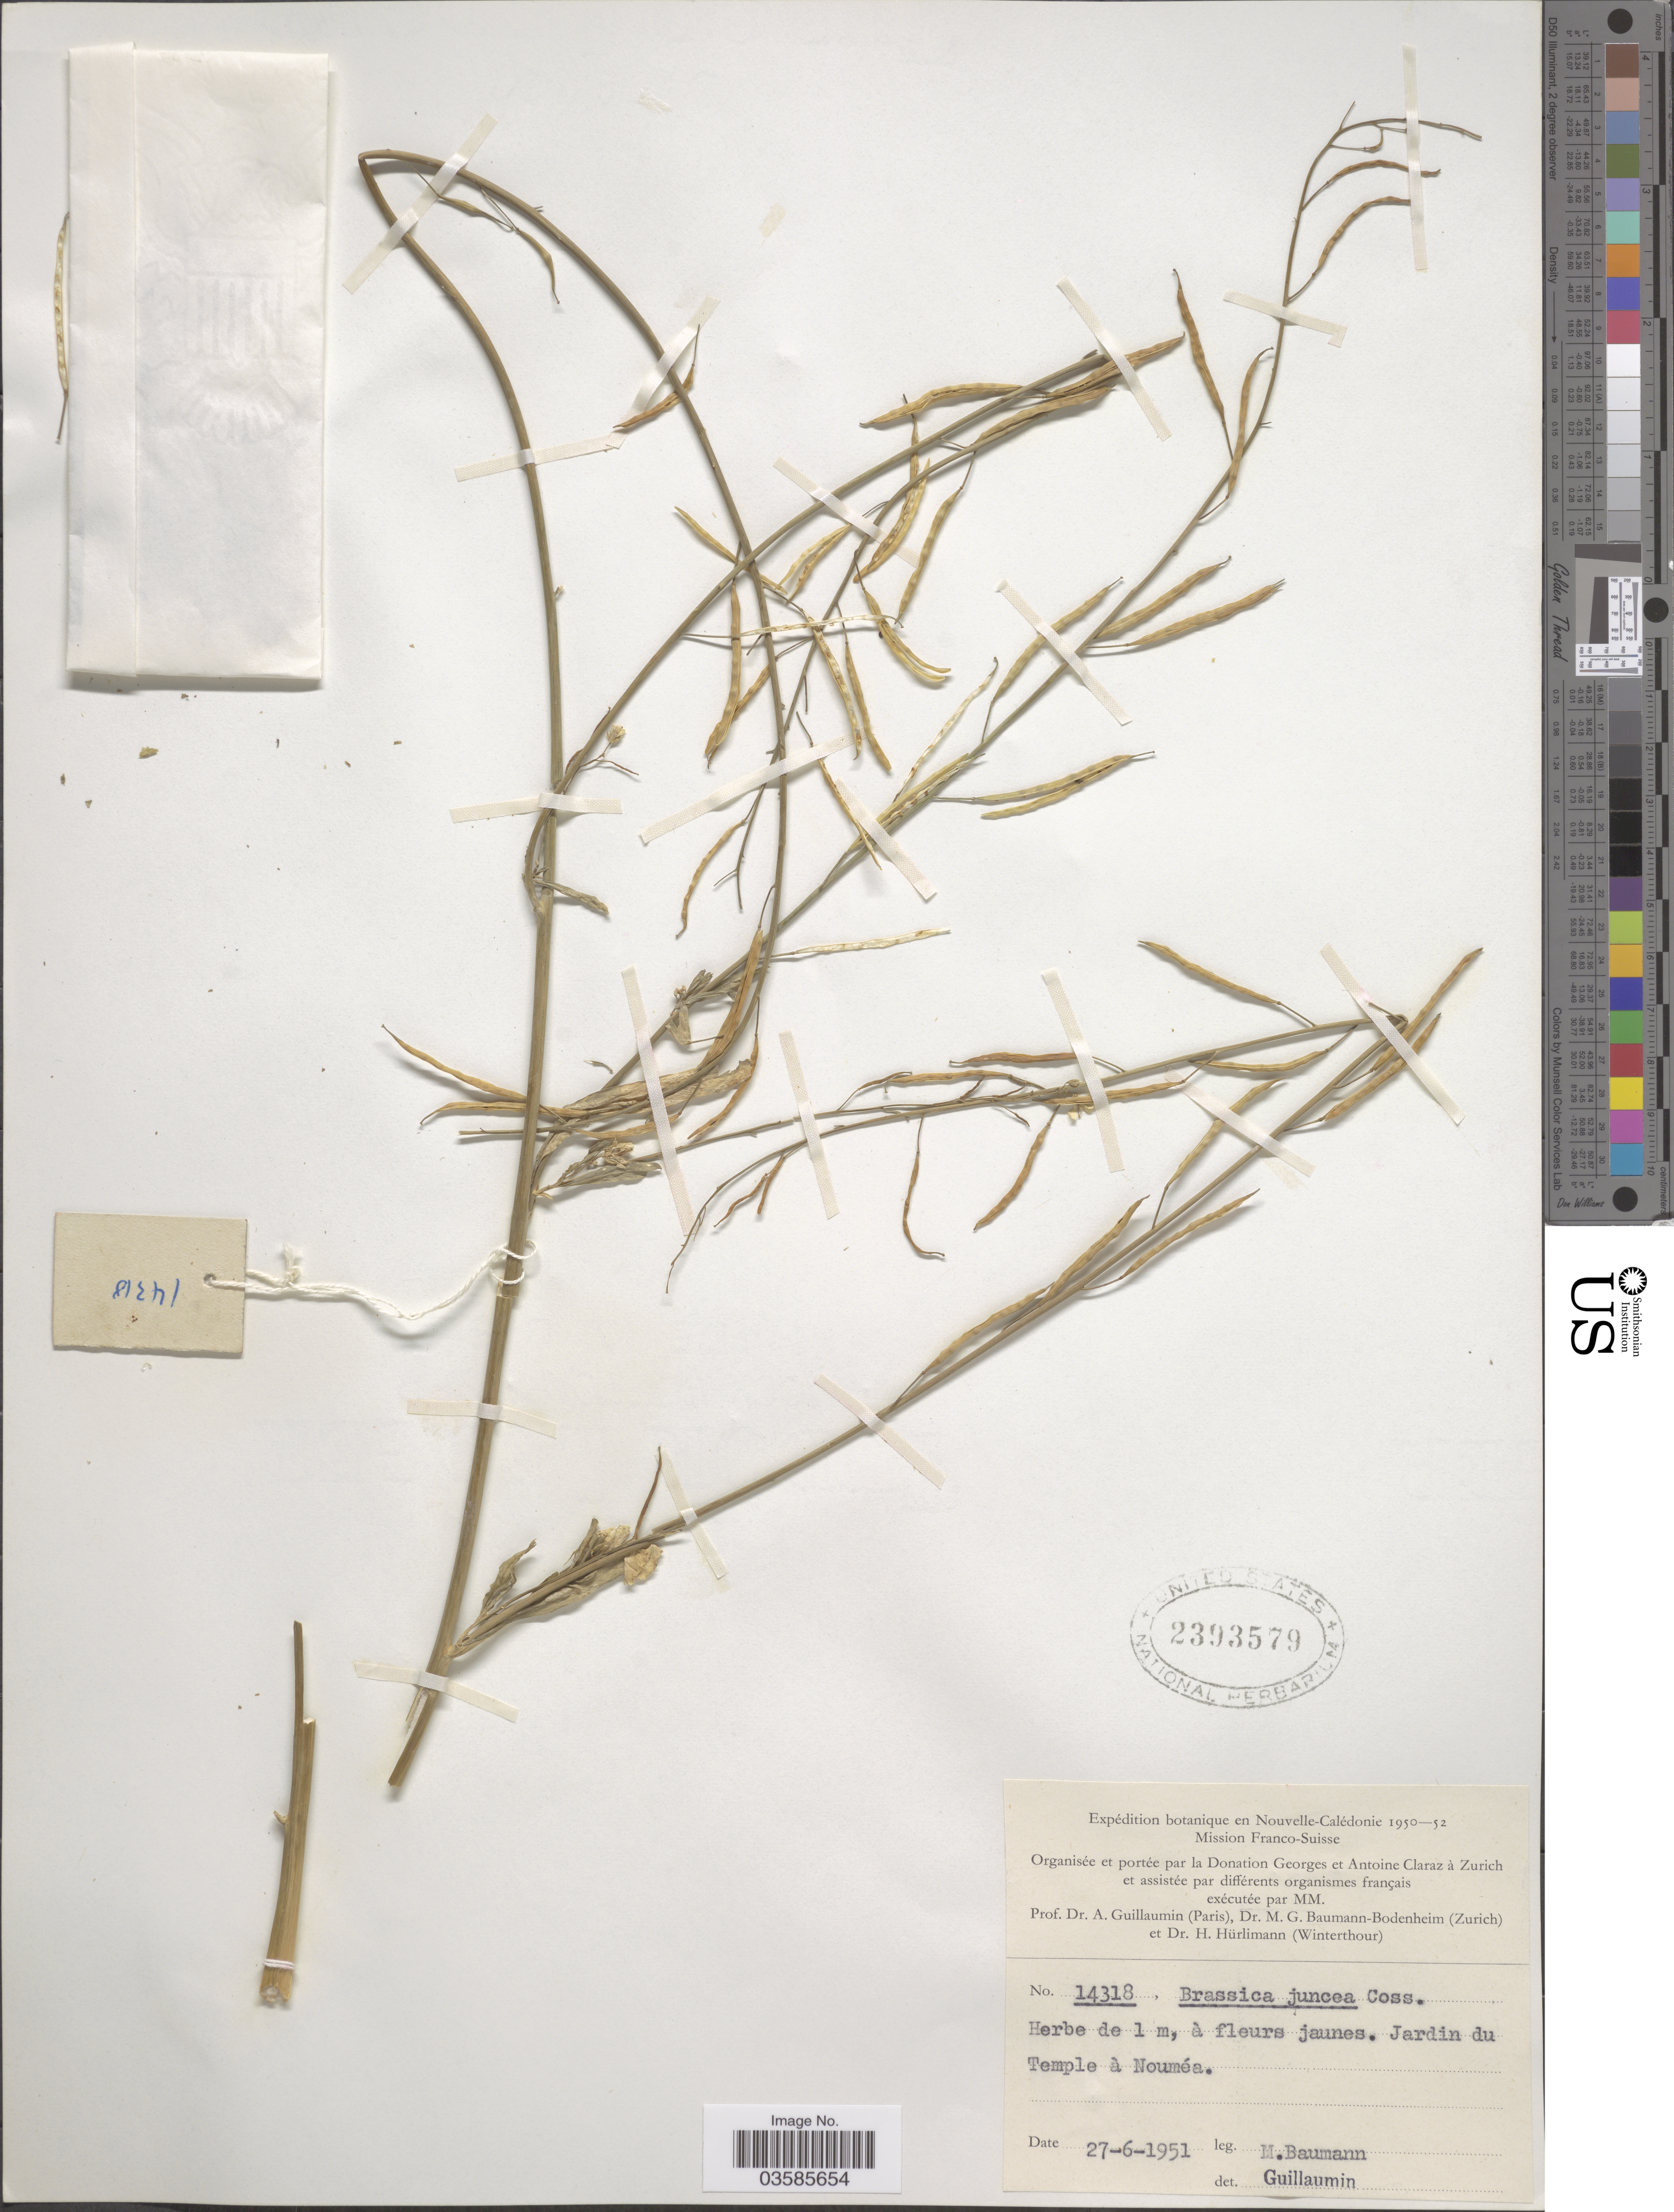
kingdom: Plantae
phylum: Tracheophyta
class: Magnoliopsida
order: Brassicales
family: Brassicaceae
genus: Brassica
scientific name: Brassica juncea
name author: (L.) Czern.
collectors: M. G. Baumann-Bodenheim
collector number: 14318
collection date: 1951-06-27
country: New Caledonia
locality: Jardin du Temple à Nouméa.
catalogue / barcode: US 2393579